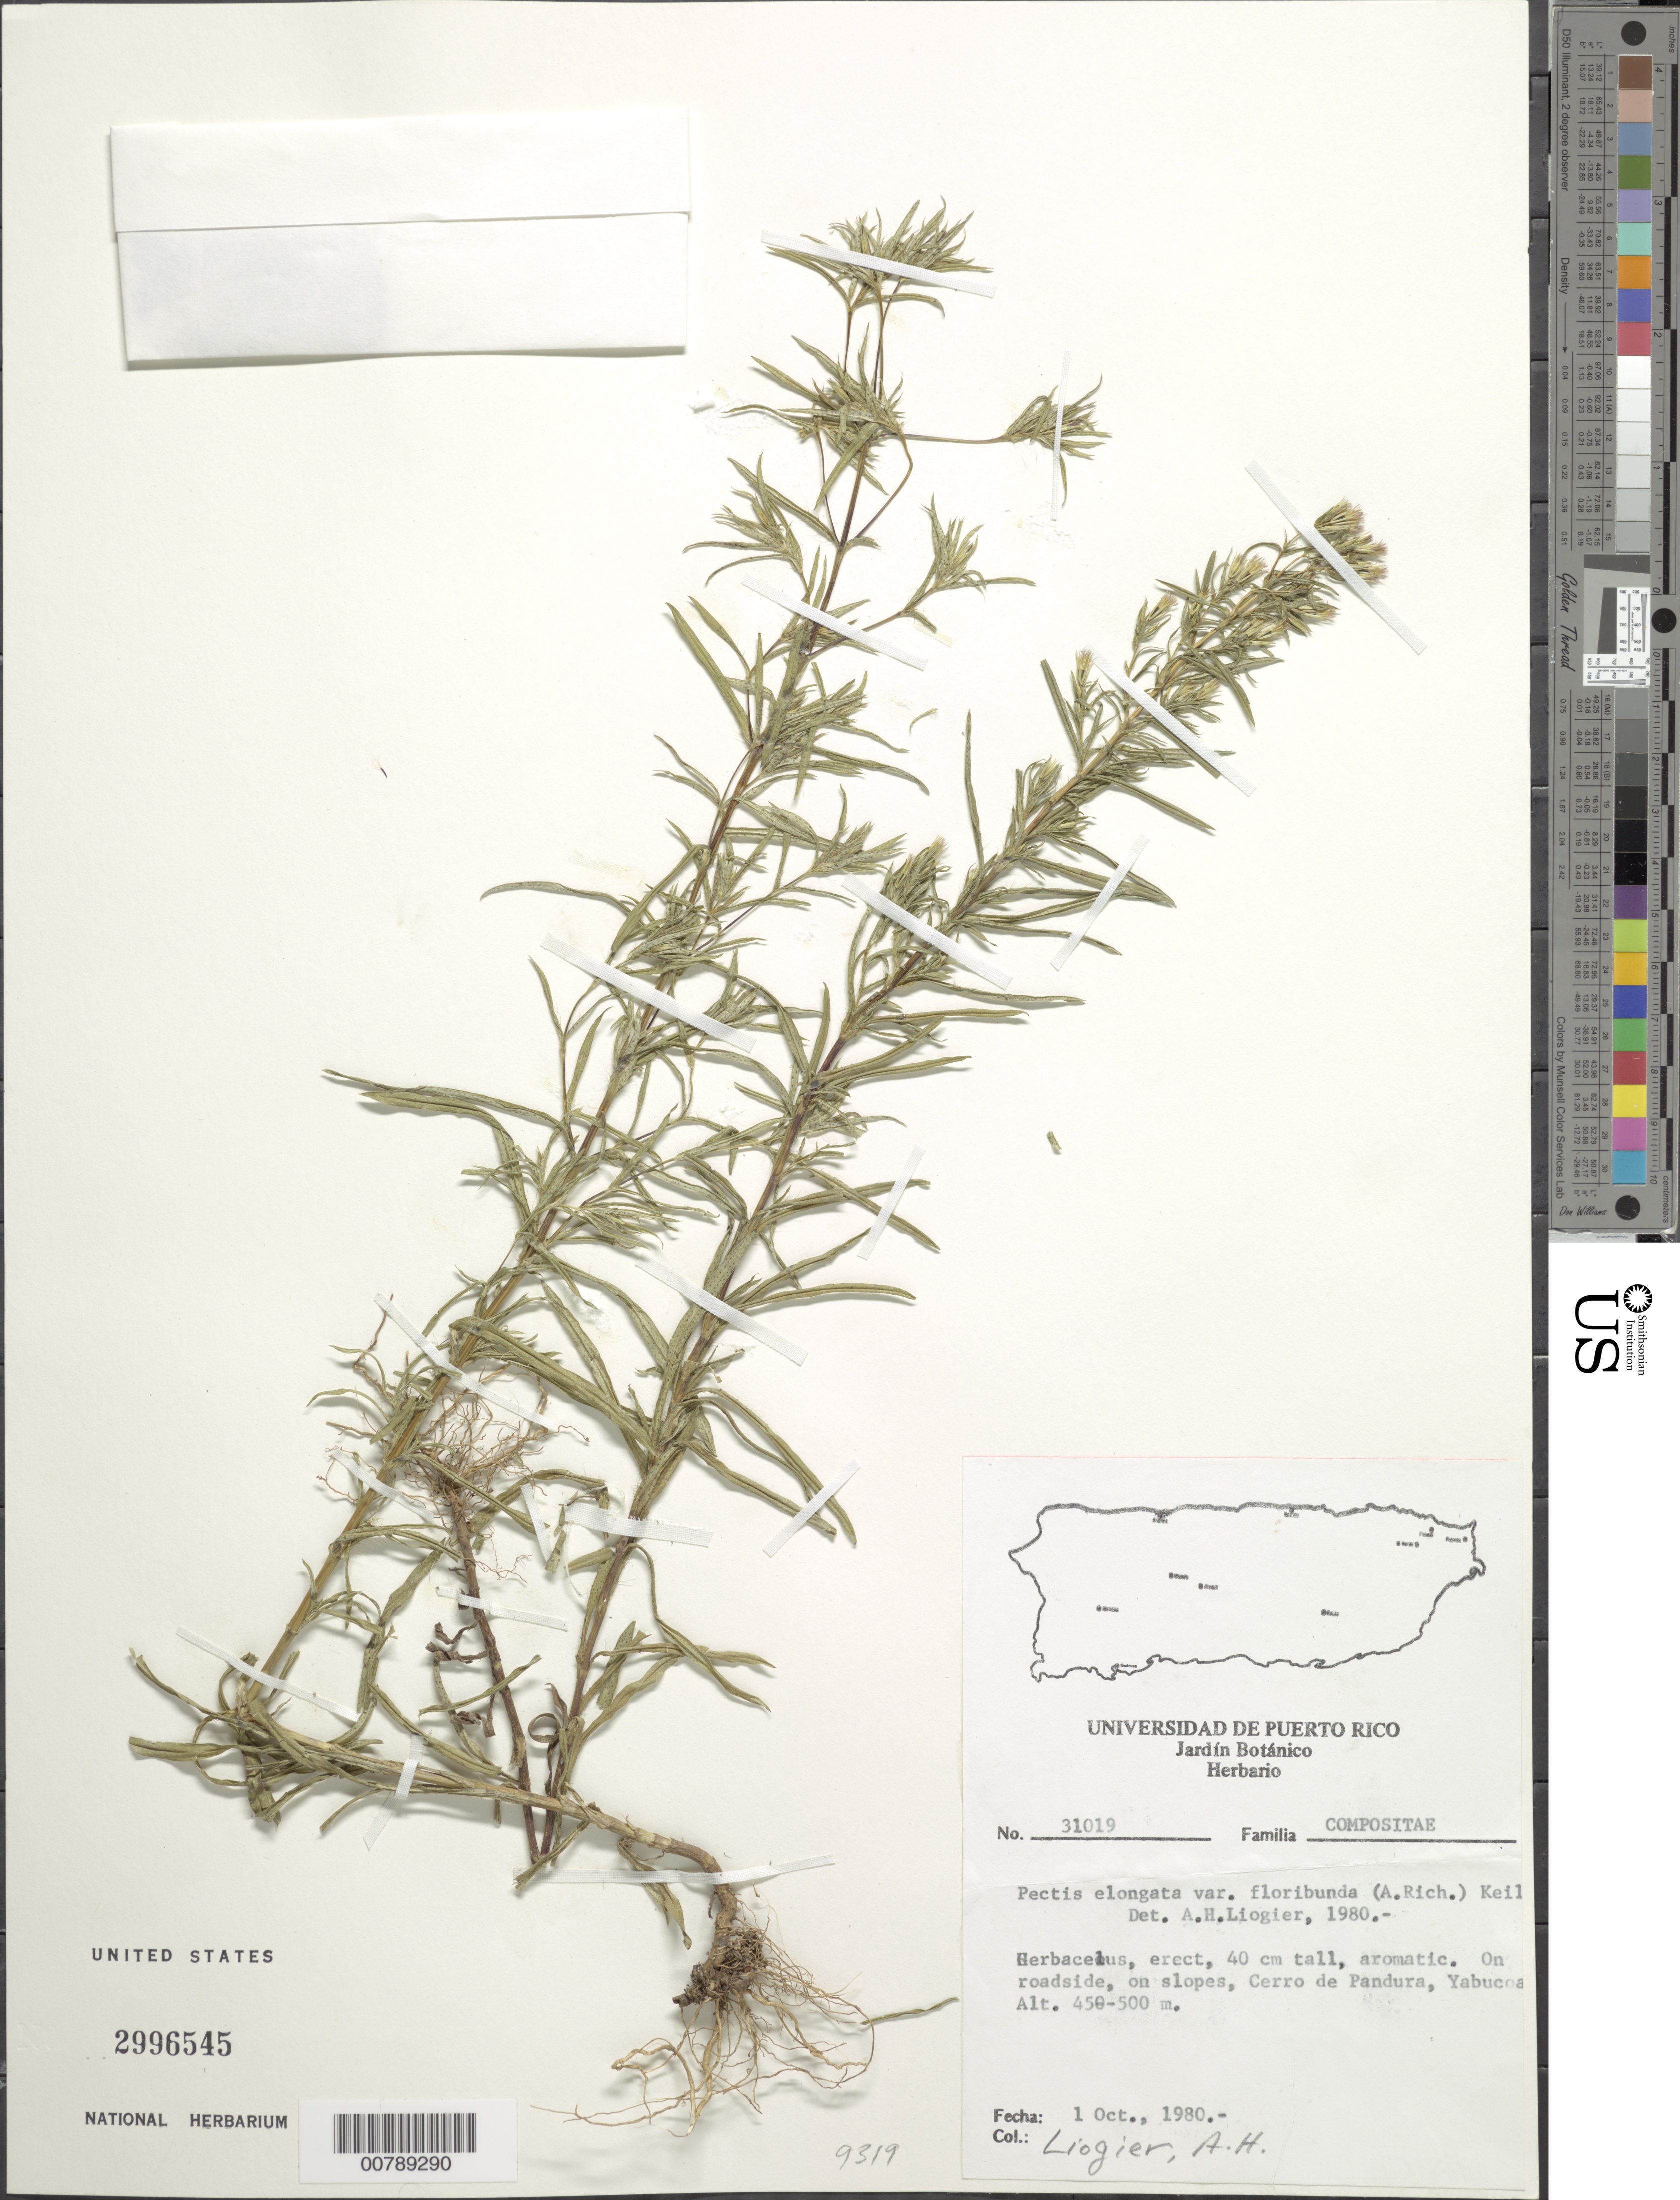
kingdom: Plantae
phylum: Tracheophyta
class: Magnoliopsida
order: Asterales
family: Asteraceae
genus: Pectis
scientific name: Pectis elongata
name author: Kunth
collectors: A. H. Liogier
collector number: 31019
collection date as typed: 01 Oct 1980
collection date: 1980-10-01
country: Puerto Rico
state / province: Yabucoa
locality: On roadside, on slopes, Cerro de Pandura, Yabucoa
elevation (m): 450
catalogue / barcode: US 2996545